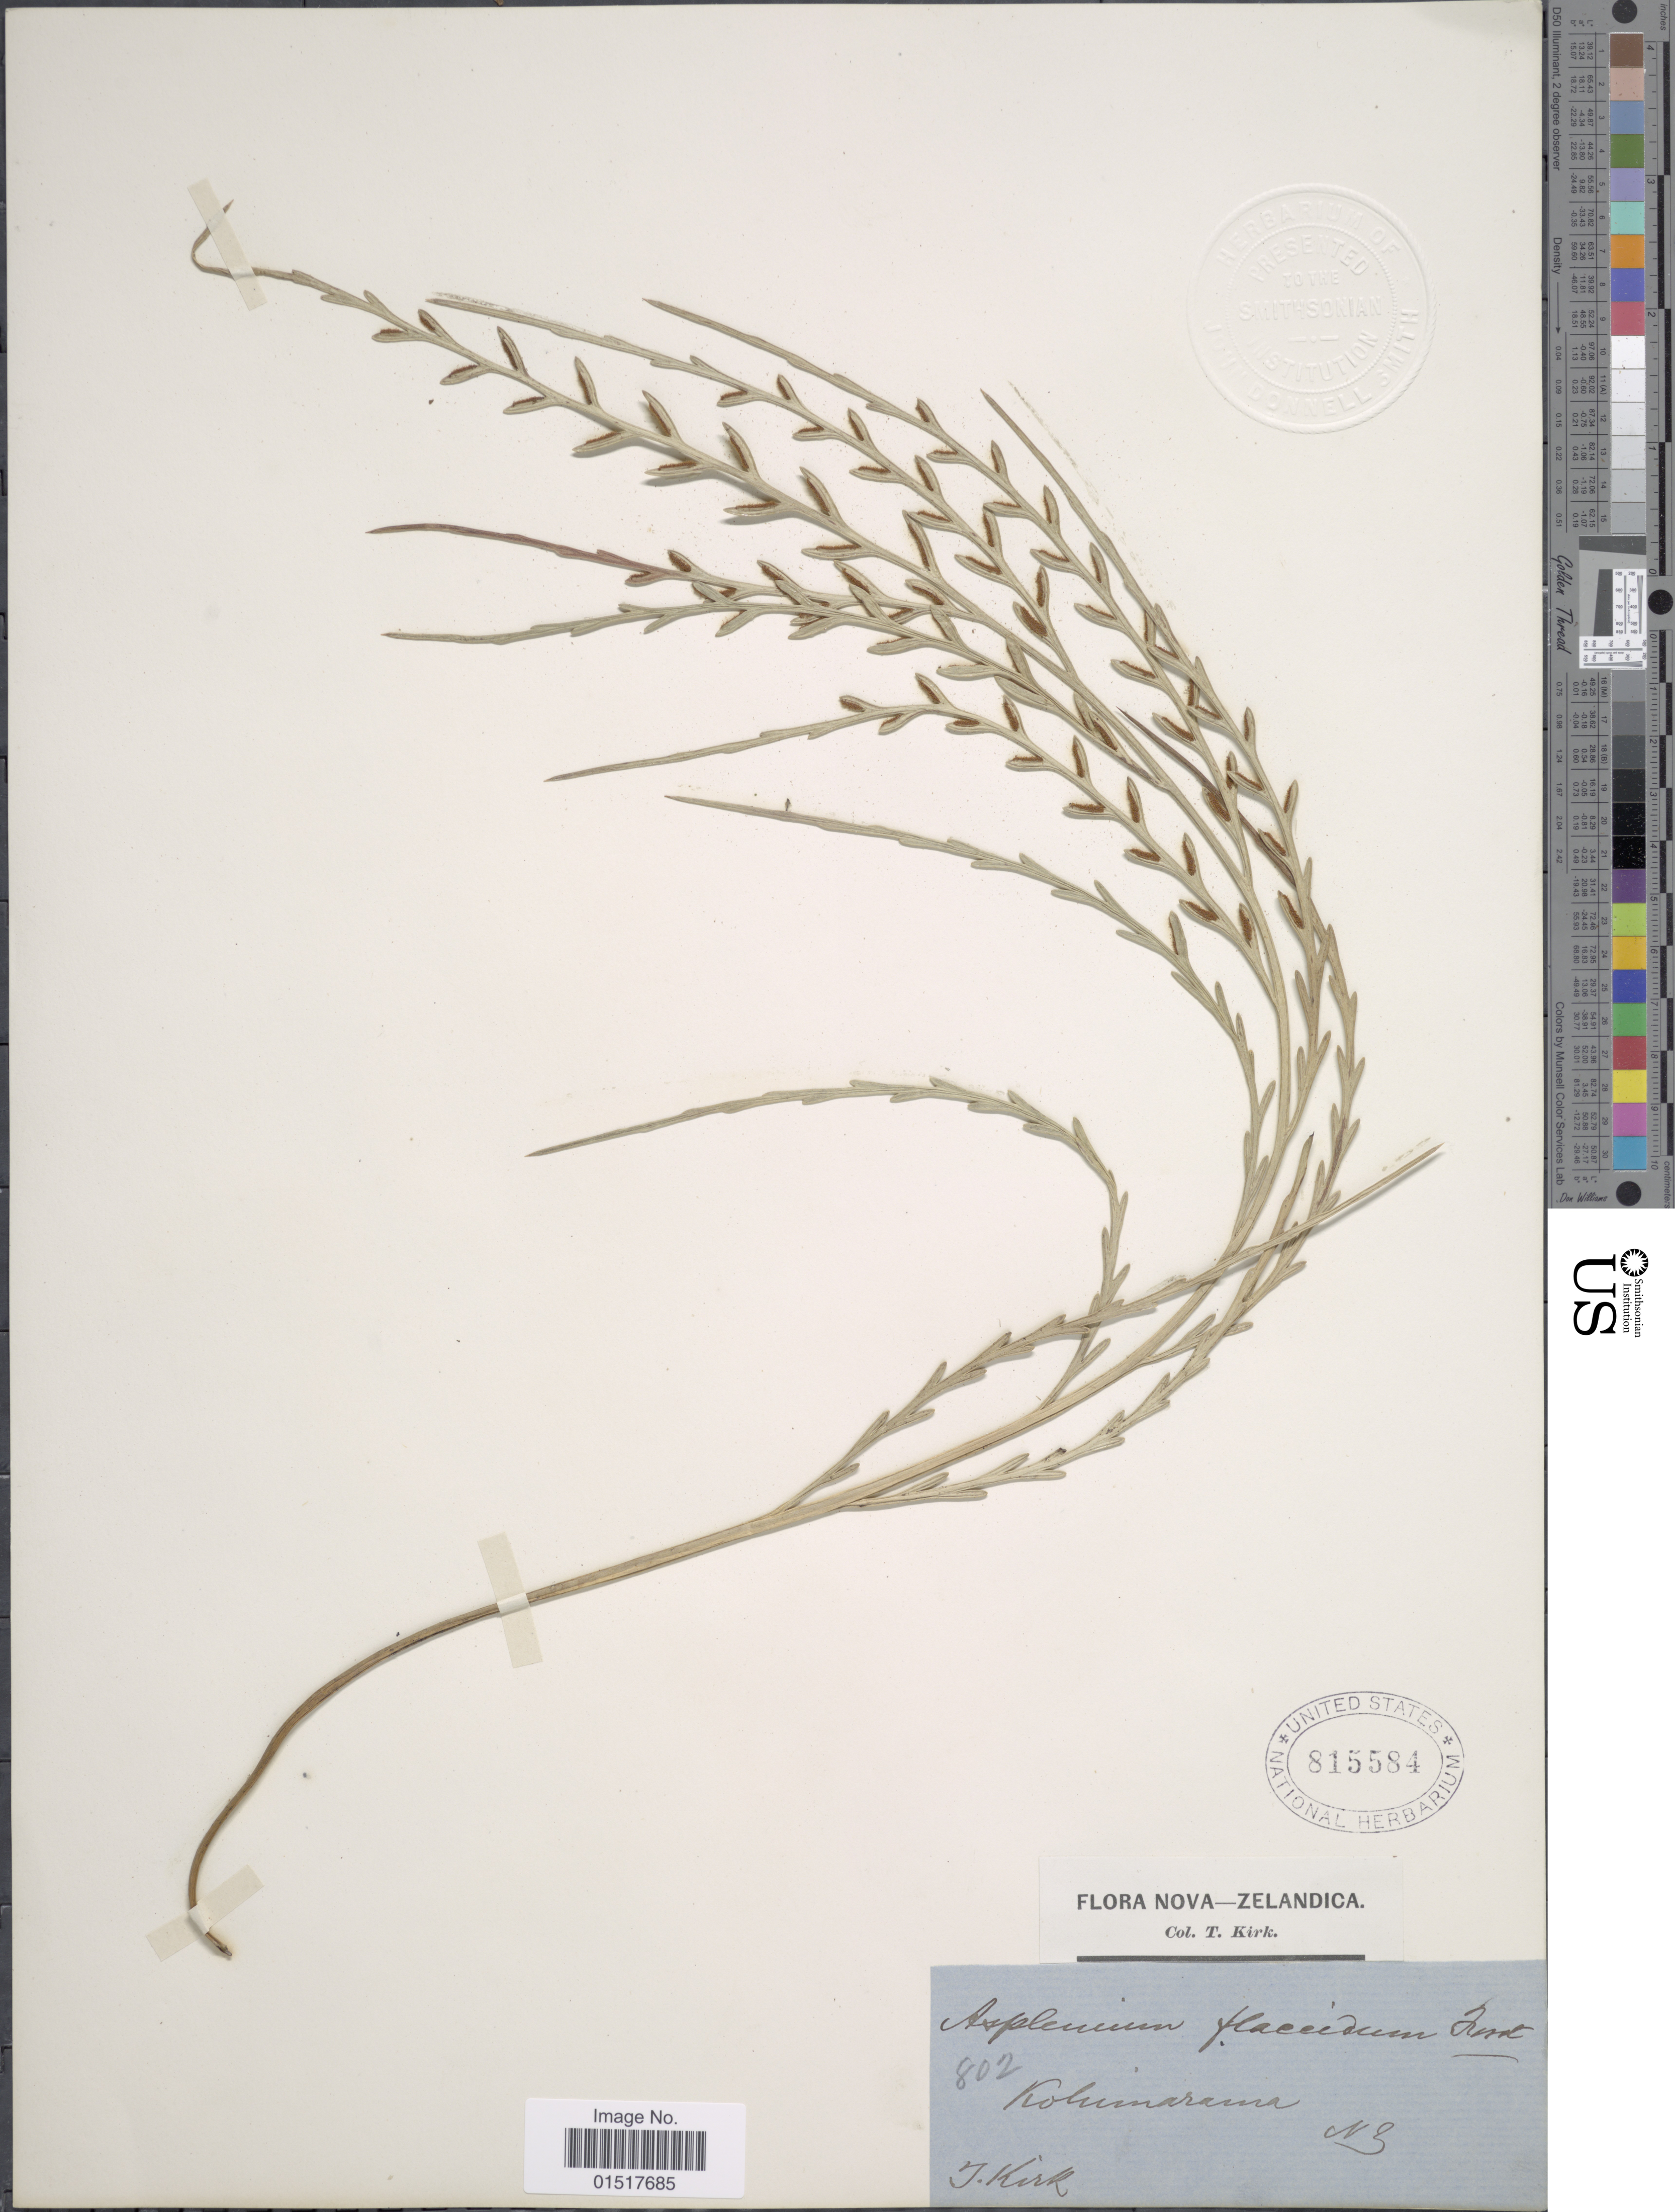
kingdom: Plantae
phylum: Tracheophyta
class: Polypodiopsida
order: Polypodiales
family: Aspleniaceae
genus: Asplenium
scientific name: Asplenium flaccidum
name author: Bonap.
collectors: T. Kirk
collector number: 802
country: New Zealand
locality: Kohimarama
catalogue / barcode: US 815584